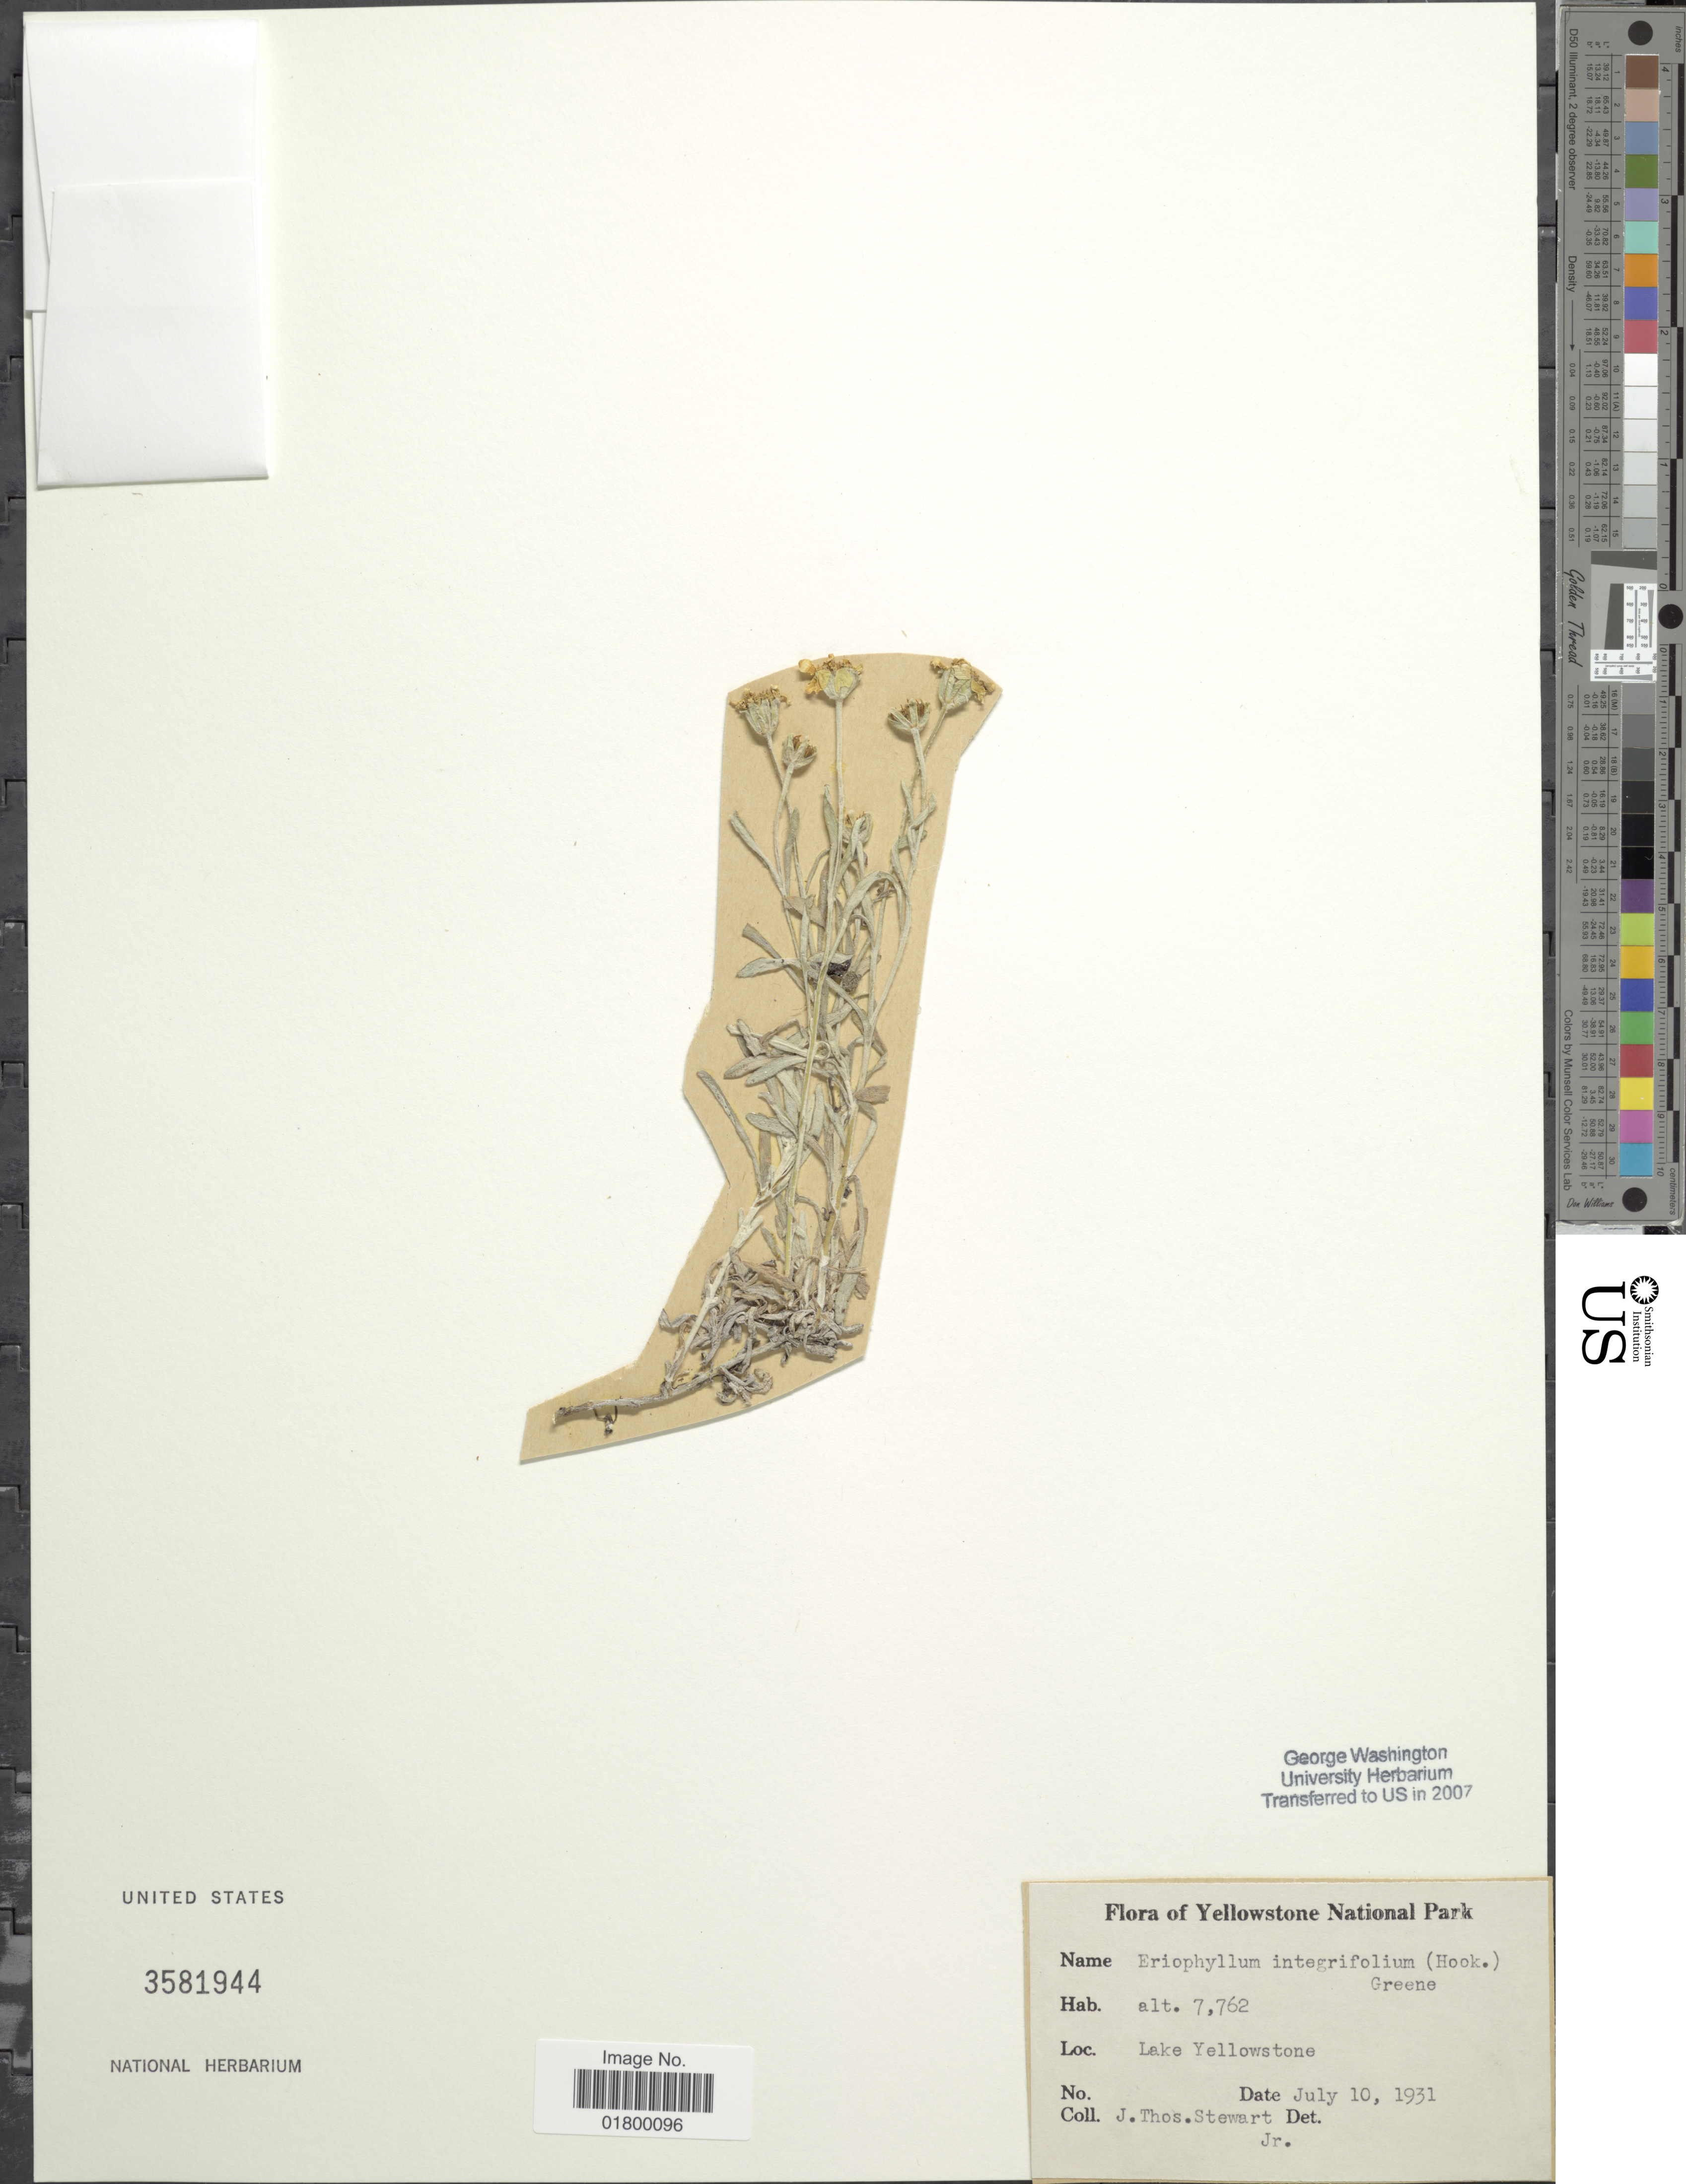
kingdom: Plantae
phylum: Tracheophyta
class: Magnoliopsida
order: Asterales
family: Asteraceae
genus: Eriophyllum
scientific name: Eriophyllum integrifolium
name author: (Hook.) Greene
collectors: J. Stewart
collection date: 1931-07-10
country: United States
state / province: Wyoming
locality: Yellowstone National Park, Lake Yellowstone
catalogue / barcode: US 3581944